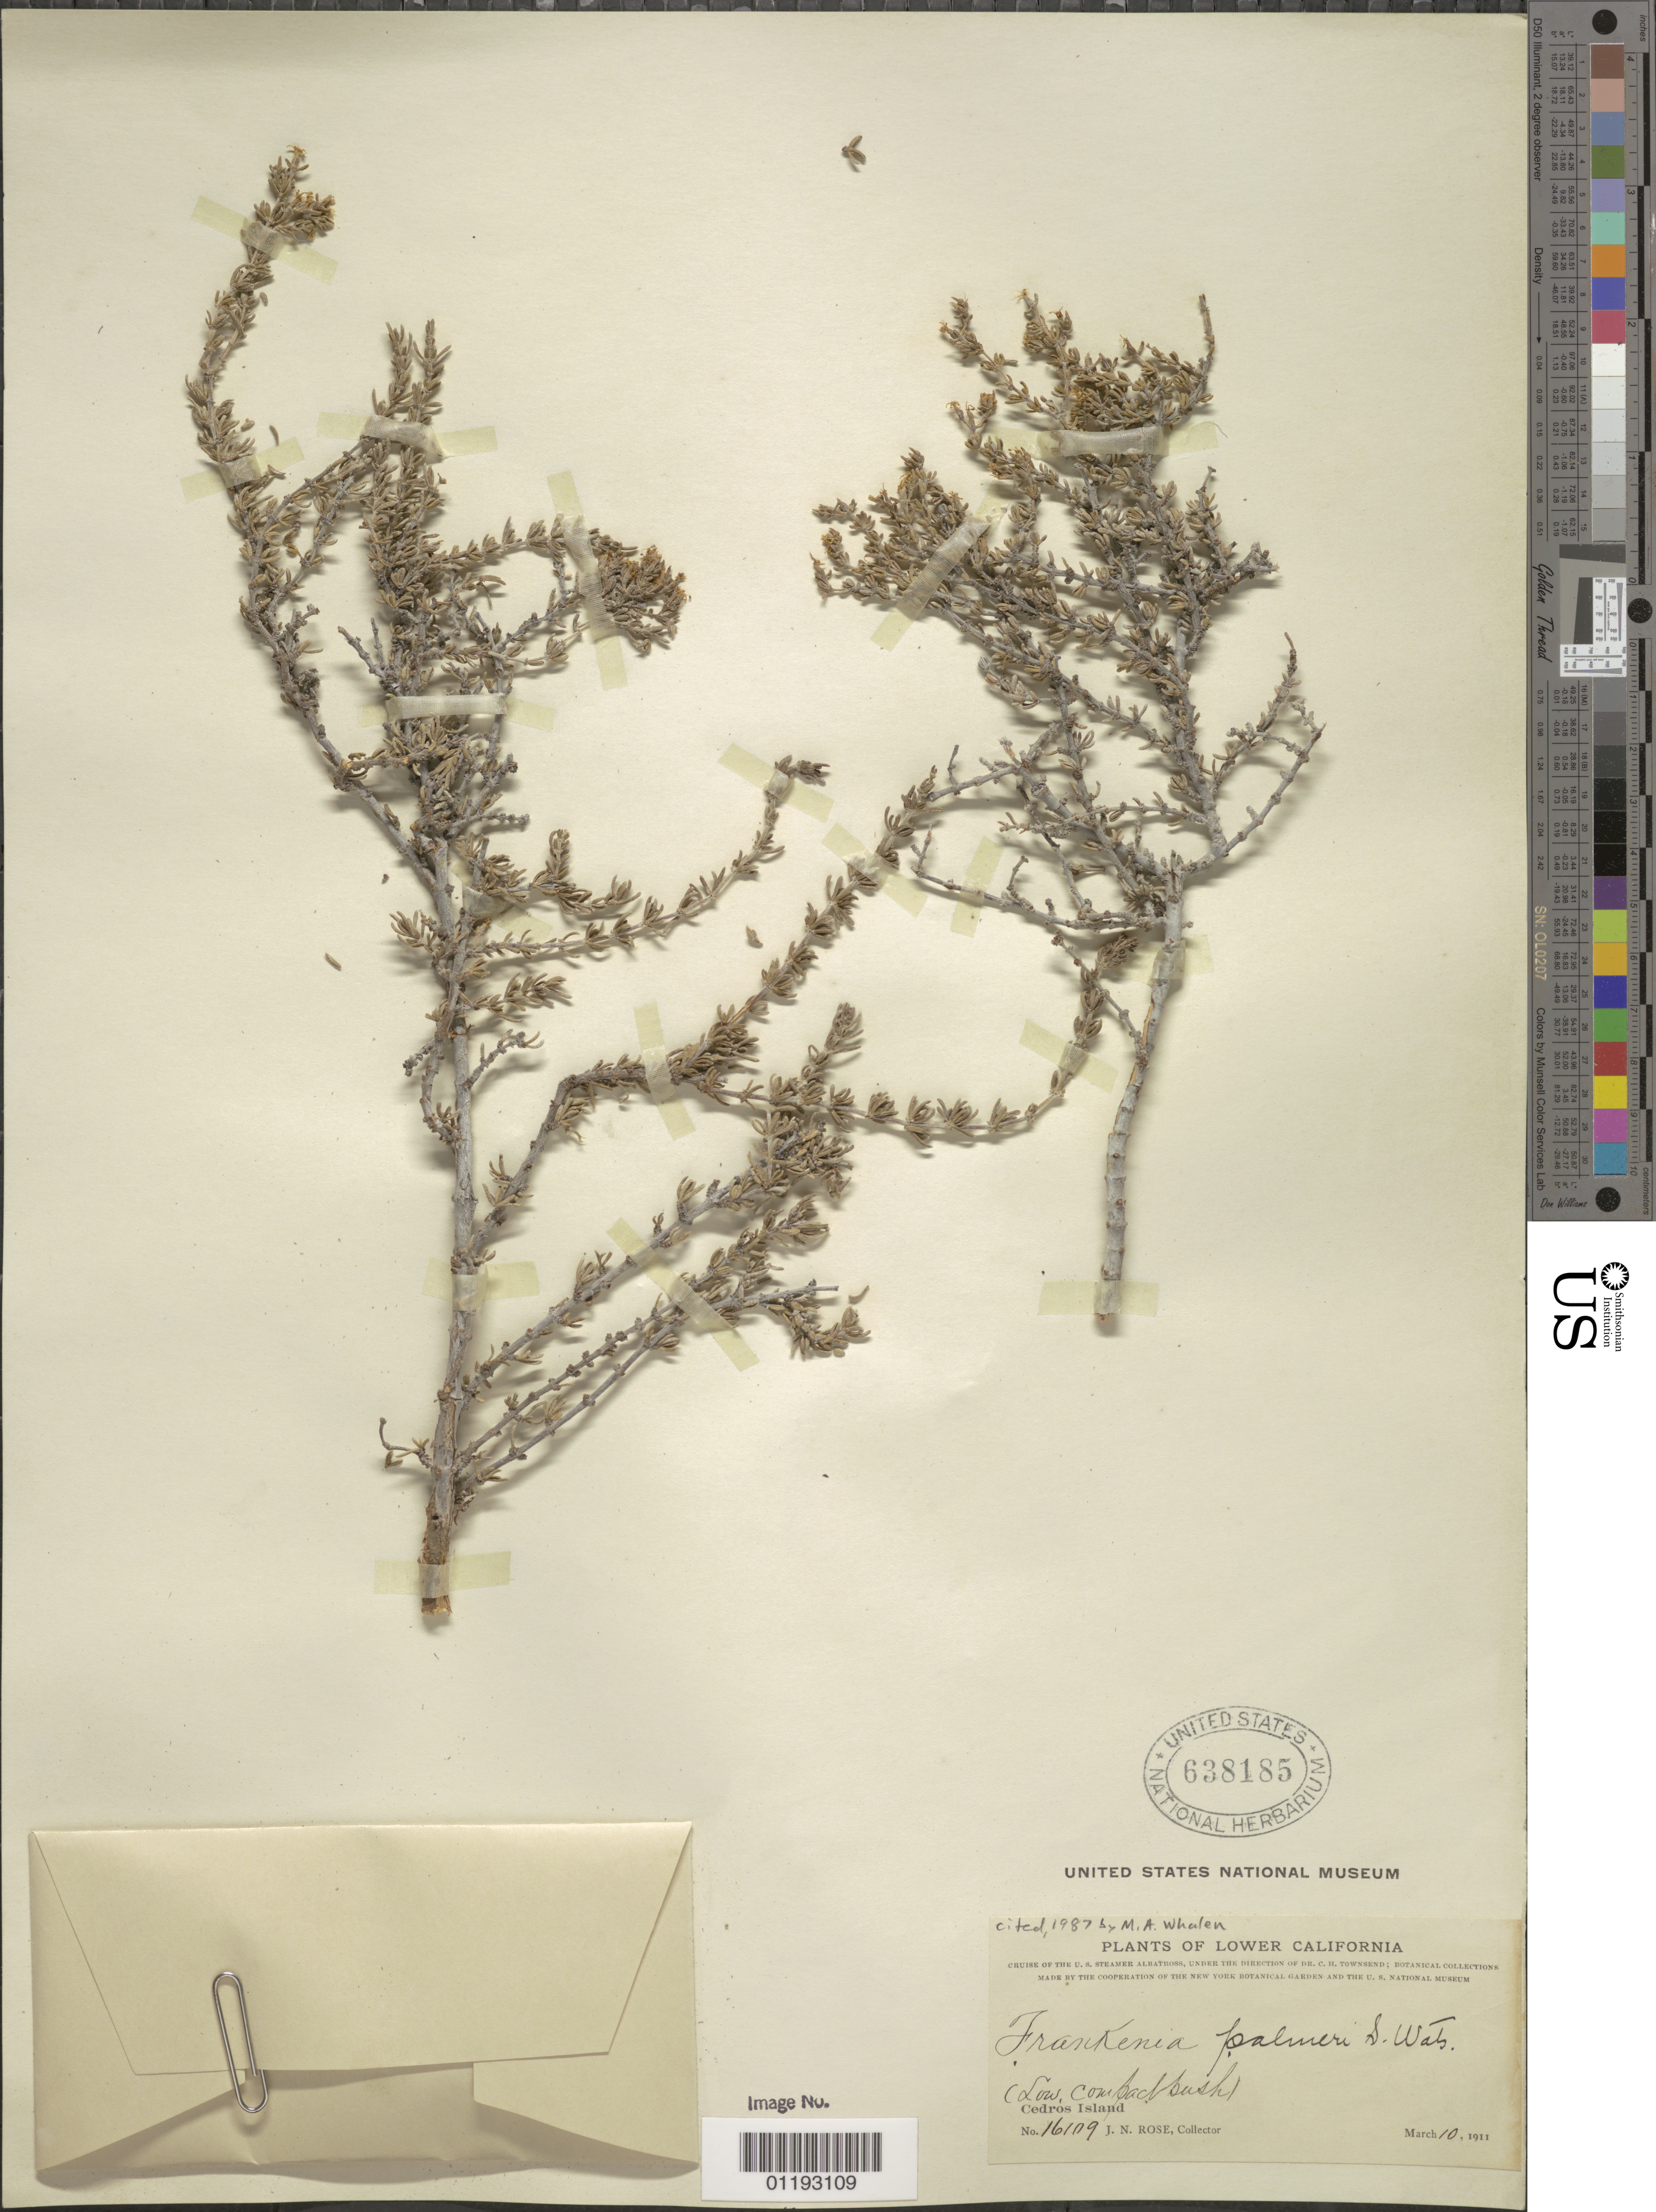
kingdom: Plantae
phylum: Tracheophyta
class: Magnoliopsida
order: Caryophyllales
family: Frankeniaceae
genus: Frankenia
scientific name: Frankenia palmeri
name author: S. Watson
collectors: J. N. Rose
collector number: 16109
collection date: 1911-03-10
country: Mexico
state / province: Sonora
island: Cedros Island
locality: Cedros Island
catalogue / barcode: US 638185